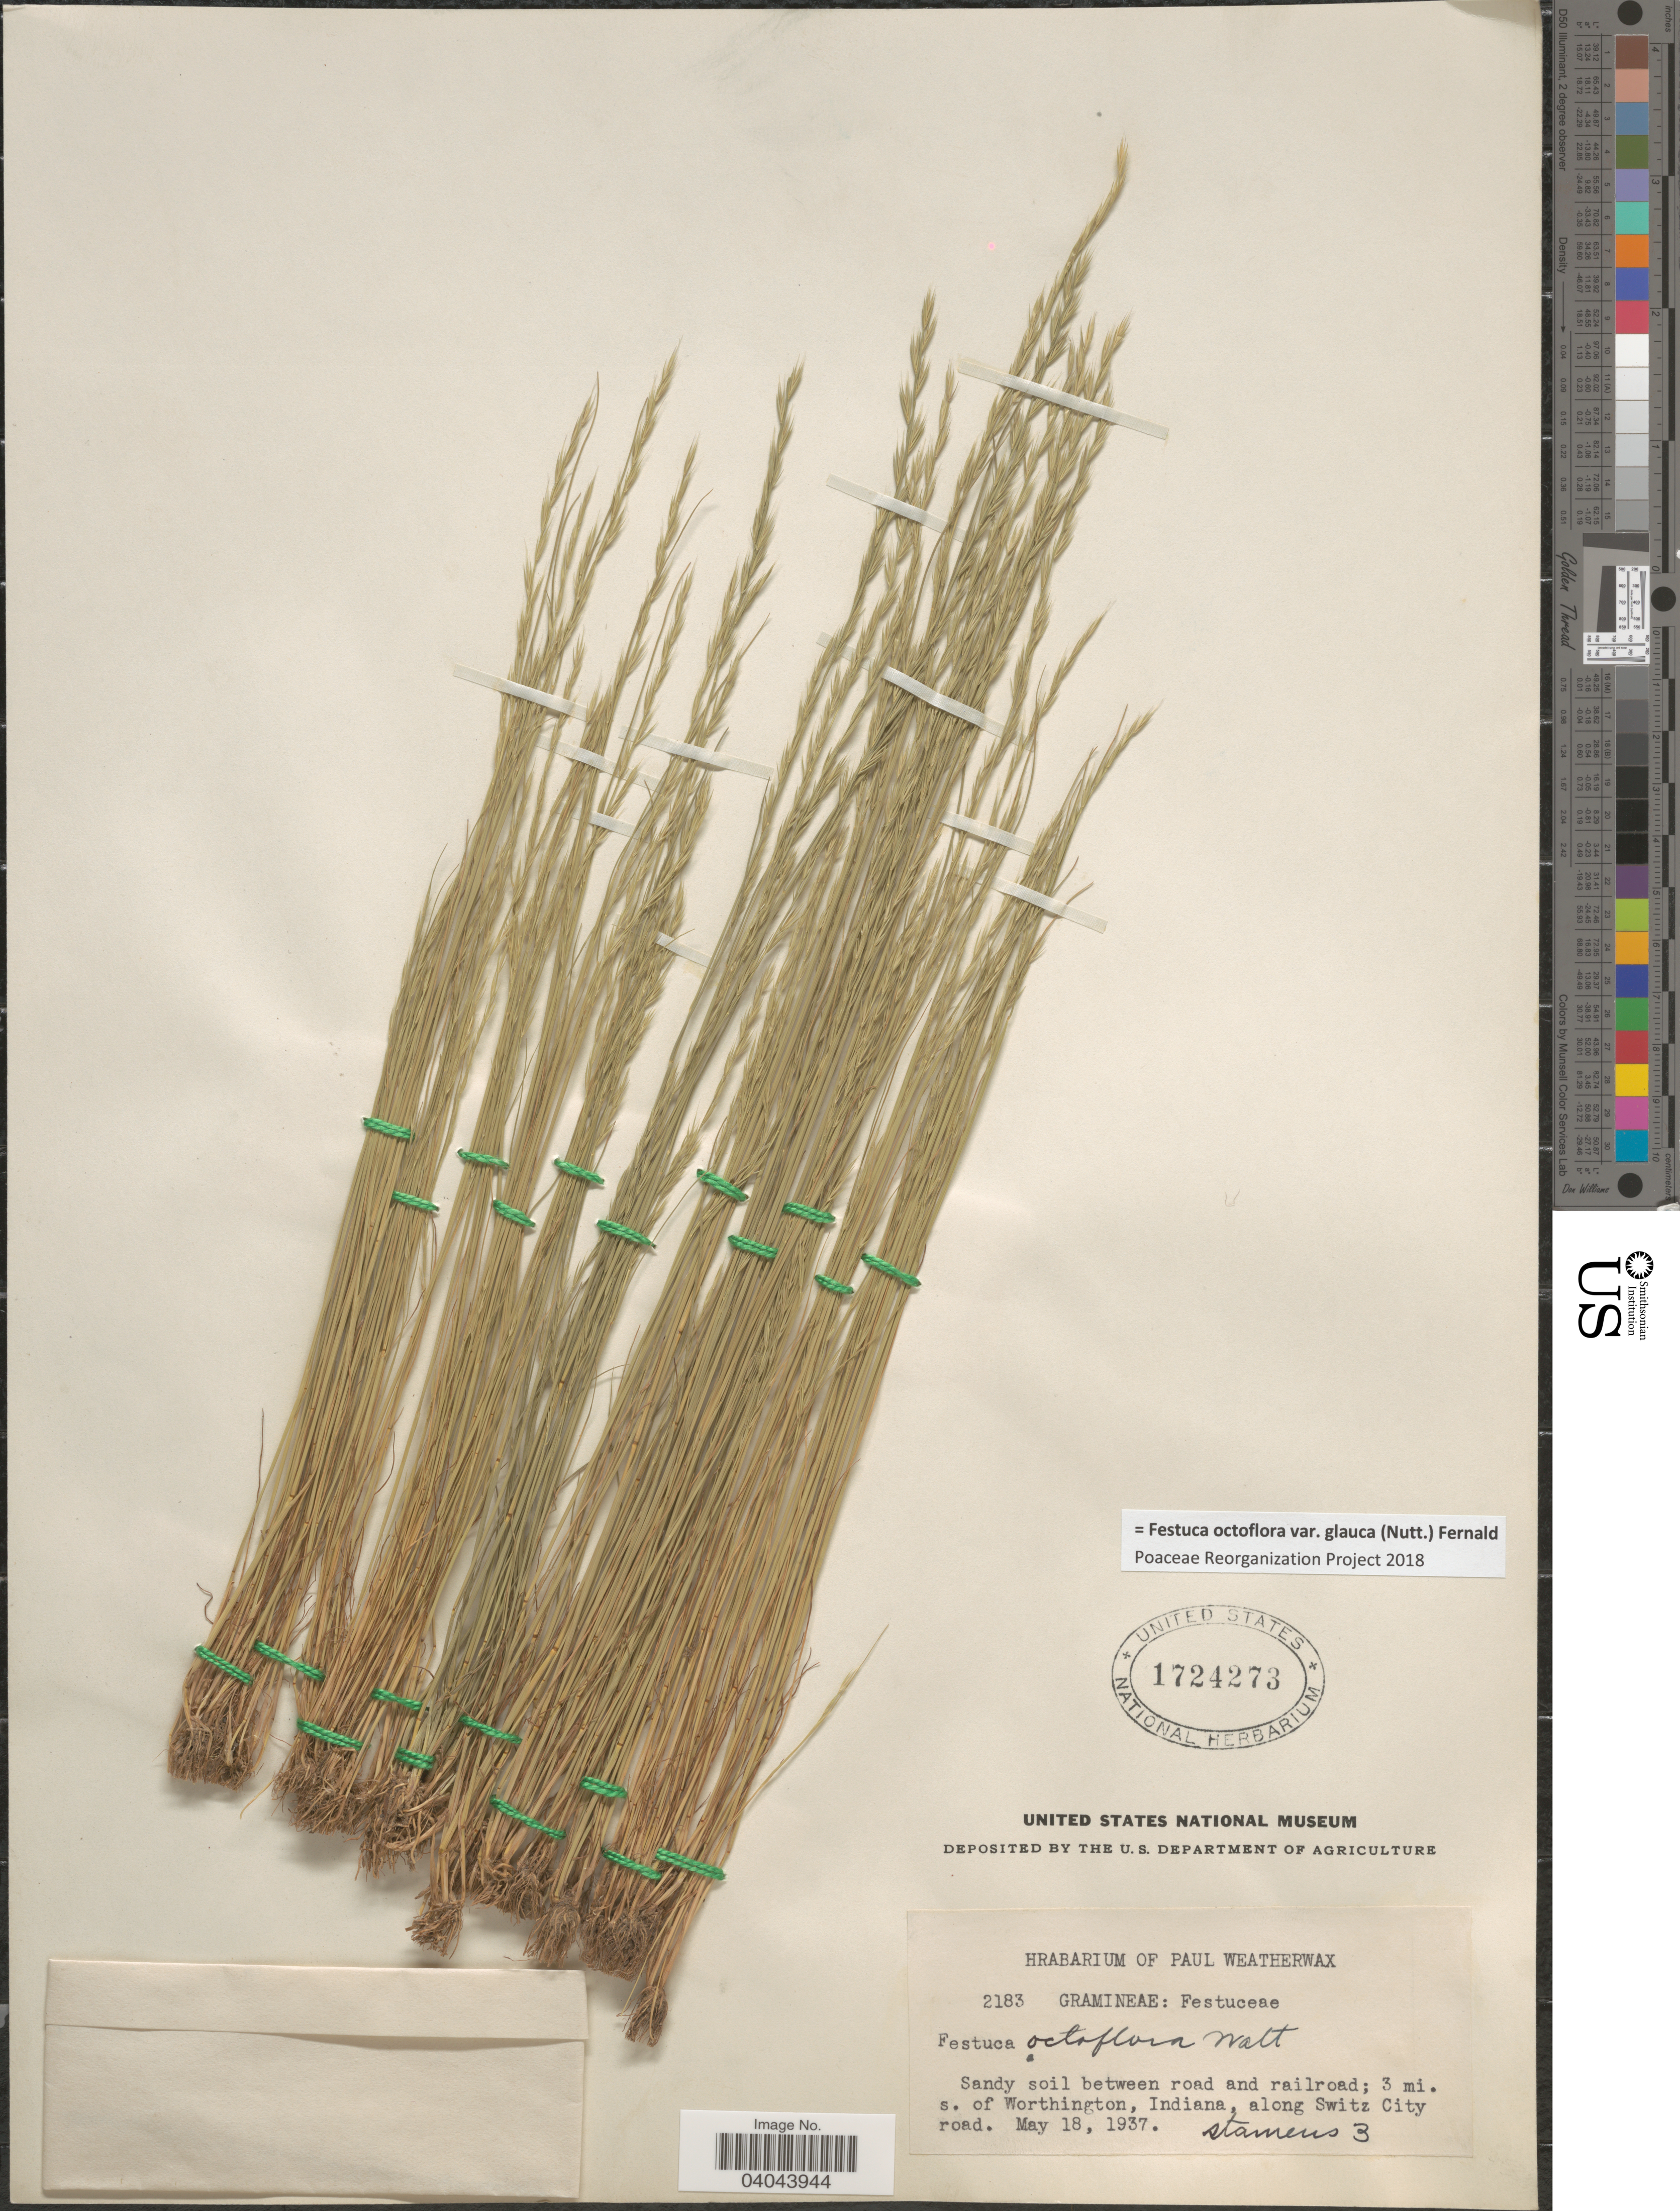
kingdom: Plantae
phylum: Tracheophyta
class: Liliopsida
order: Poales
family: Poaceae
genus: Festuca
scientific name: Festuca octoflora var. glauca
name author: (Nutt.) Fernald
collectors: Ex herb. Paul Weatherwax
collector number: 2183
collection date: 1937-05-18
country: United States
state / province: Indiana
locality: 3 mi. s. of Worthington, along Switz City road.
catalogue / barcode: US 1724273